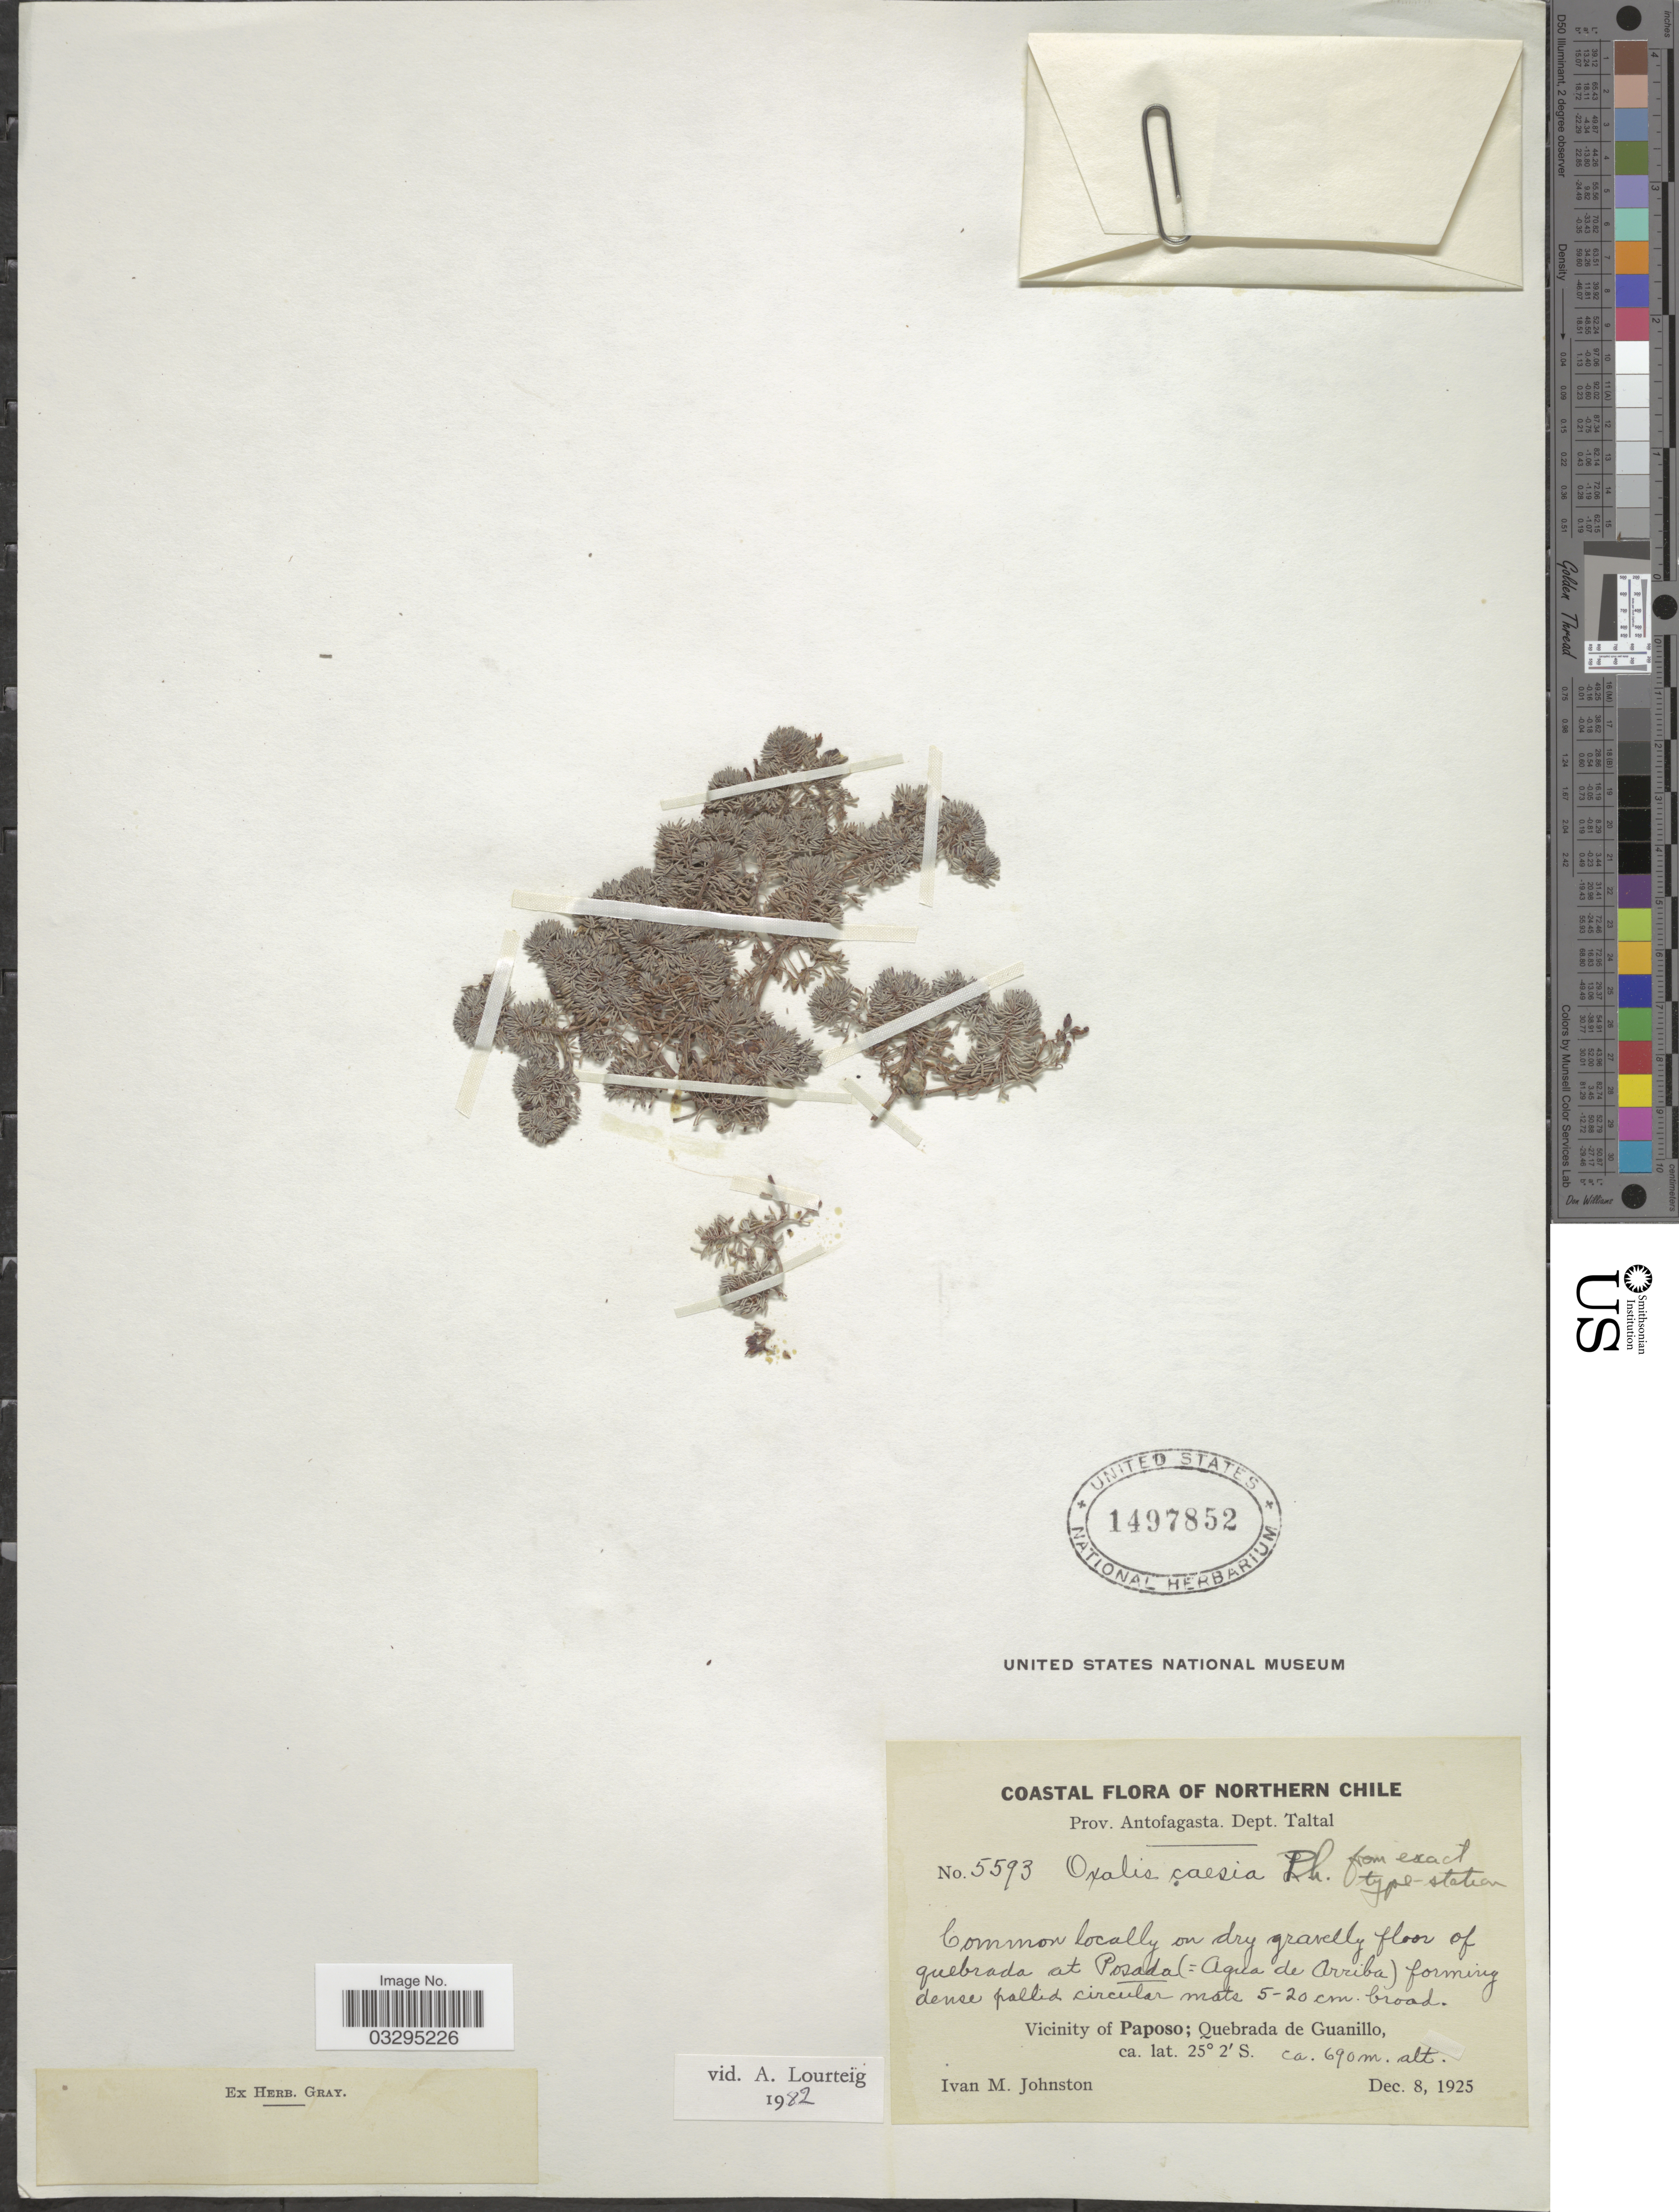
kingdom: Plantae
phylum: Tracheophyta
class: Magnoliopsida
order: Oxalidales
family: Oxalidaceae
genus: Oxalis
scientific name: Oxalis caesia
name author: Phil.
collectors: I.M. Johnston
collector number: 5593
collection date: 1925-12-08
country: Chile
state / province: Antofagasta (II)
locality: Northern Chile. Prov. Antofagasta. Dept. Taltal. On dry gravelly foor of quebrada at Posada (=Agua de Arriba). Vicinity of Paposo; Quebrada Guanillo.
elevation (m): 690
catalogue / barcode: US 1497852